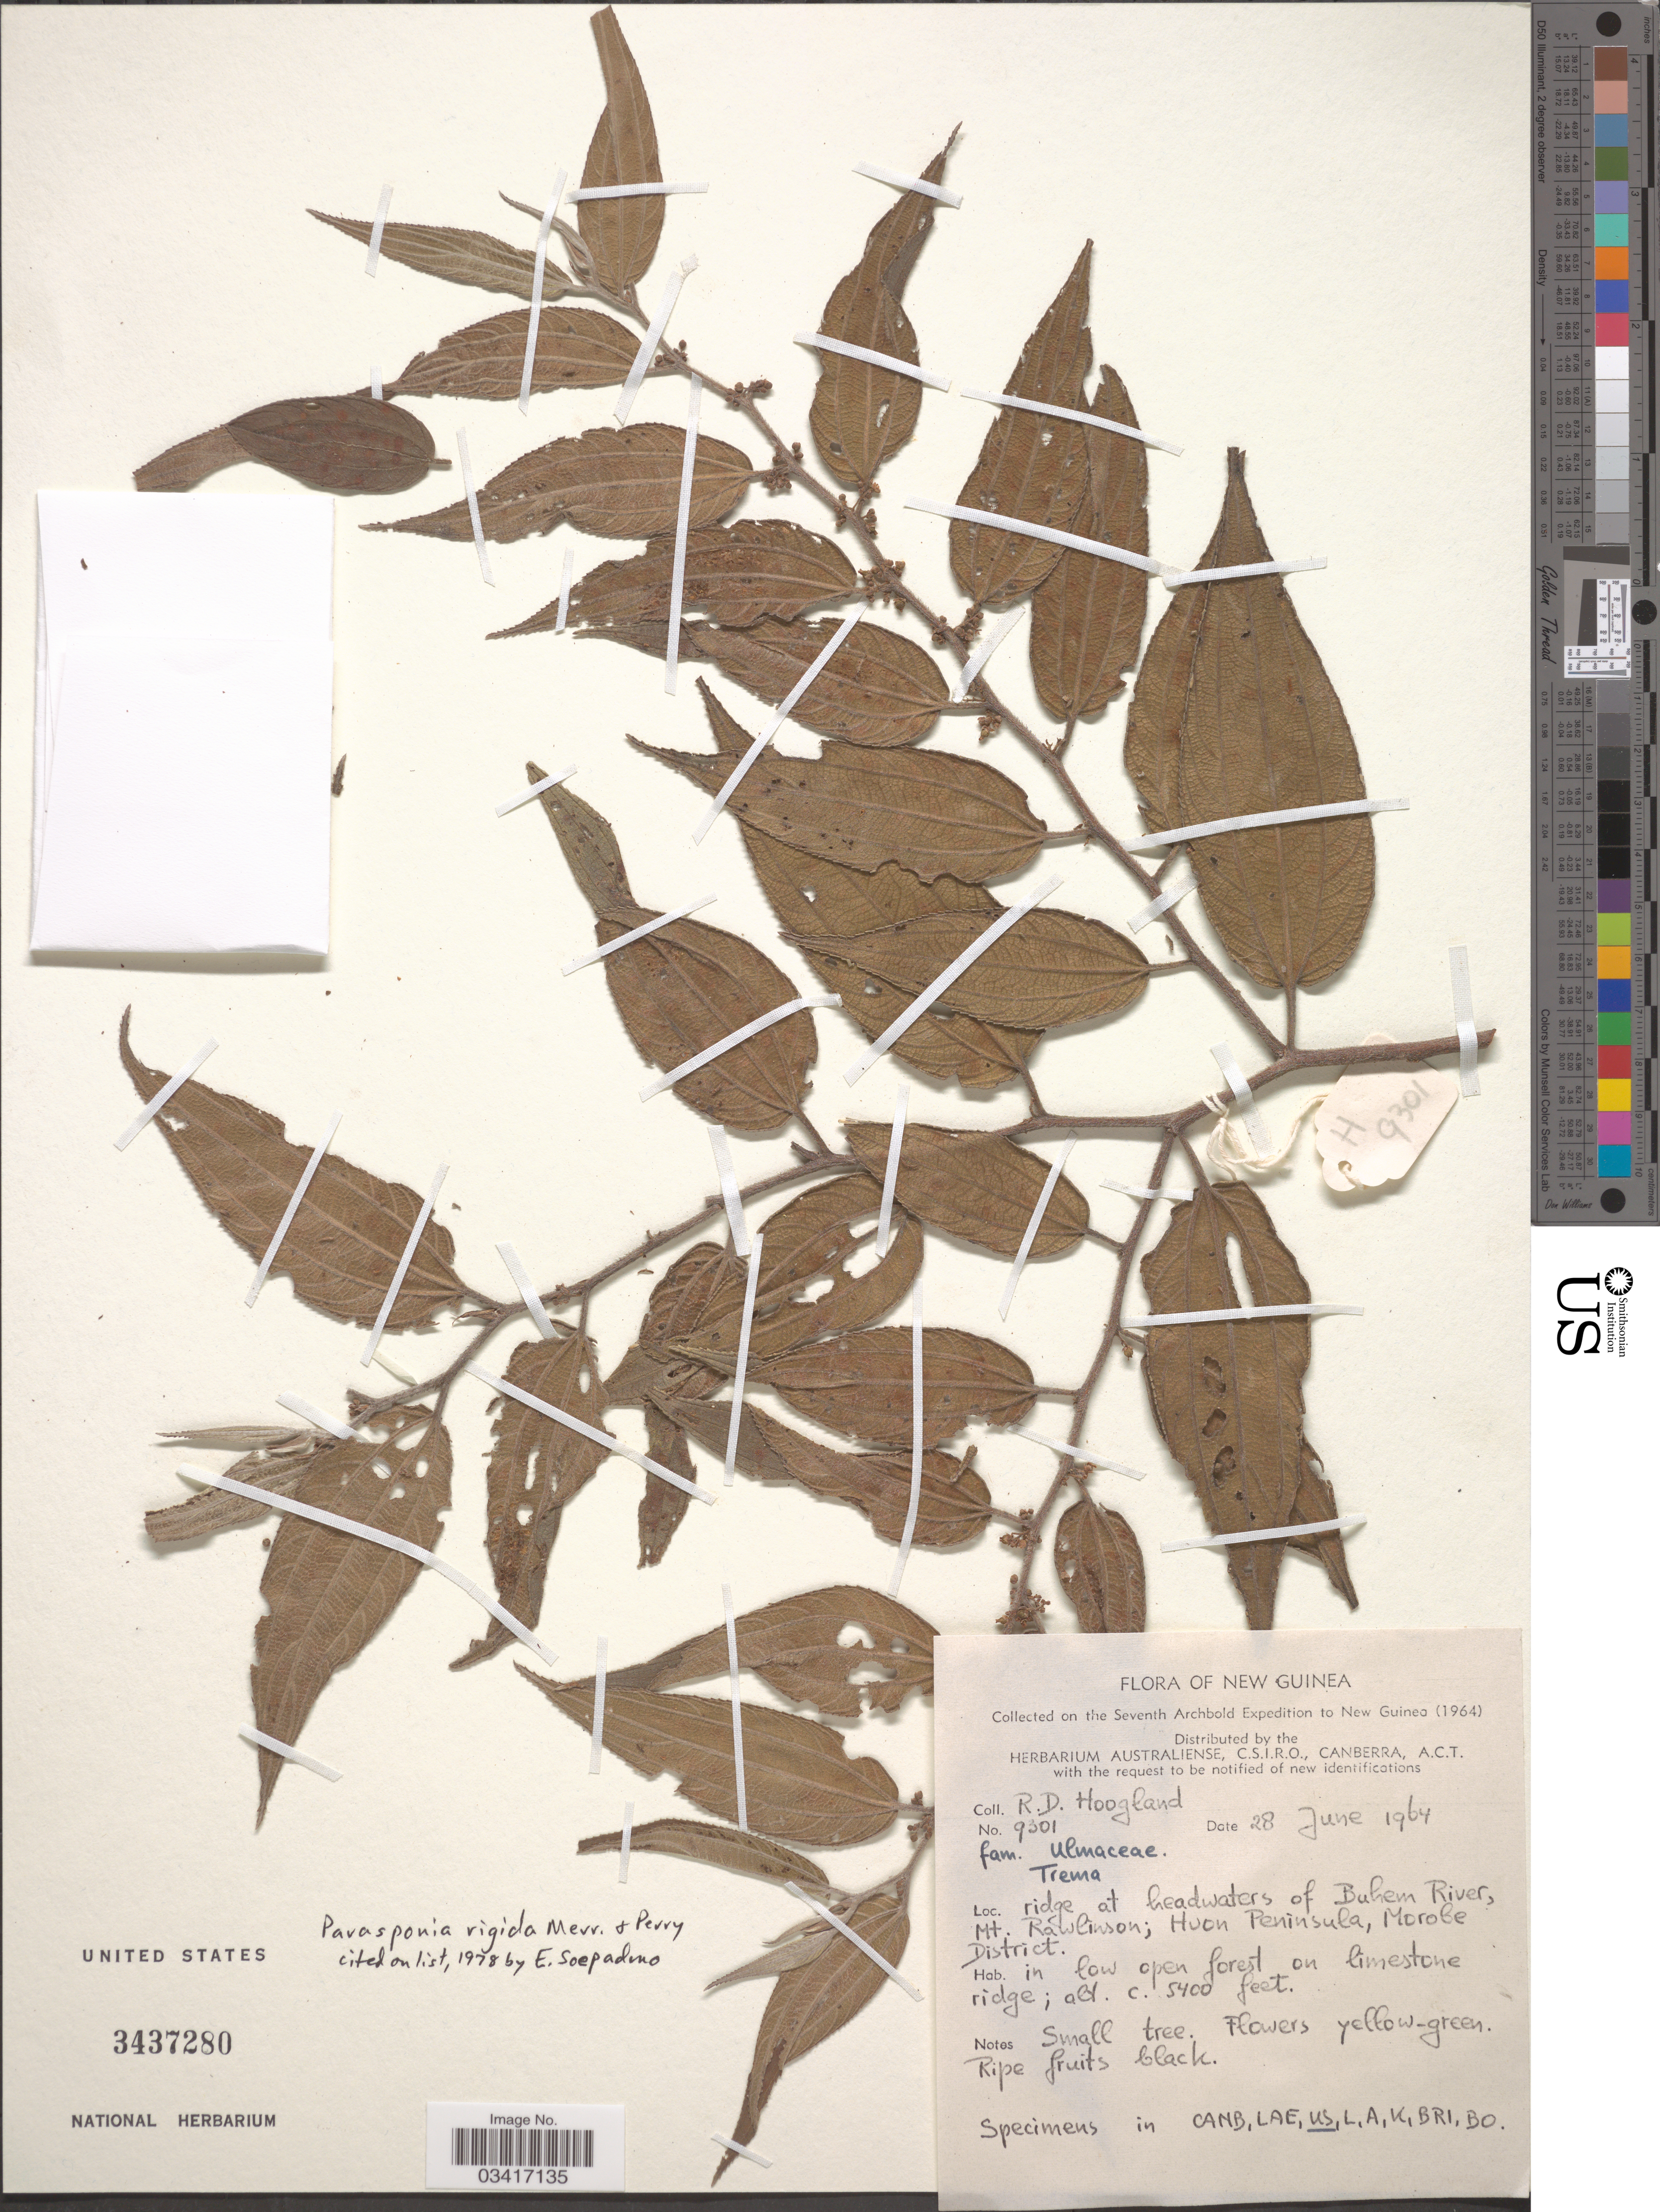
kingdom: Plantae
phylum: Tracheophyta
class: Magnoliopsida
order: Rosales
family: Cannabaceae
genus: Parasponia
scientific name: Parasponia rigida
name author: Merr. & L.M. Perry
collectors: R. D. Hoogland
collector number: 9301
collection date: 1964-06-28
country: Papua New Guinea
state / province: Morobe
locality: New Guinea. Ridge at headwaters of Buhem River, Mt. Rawlinson; Huon Peninsula, Morobe District.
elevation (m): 1646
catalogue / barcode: US 3437280